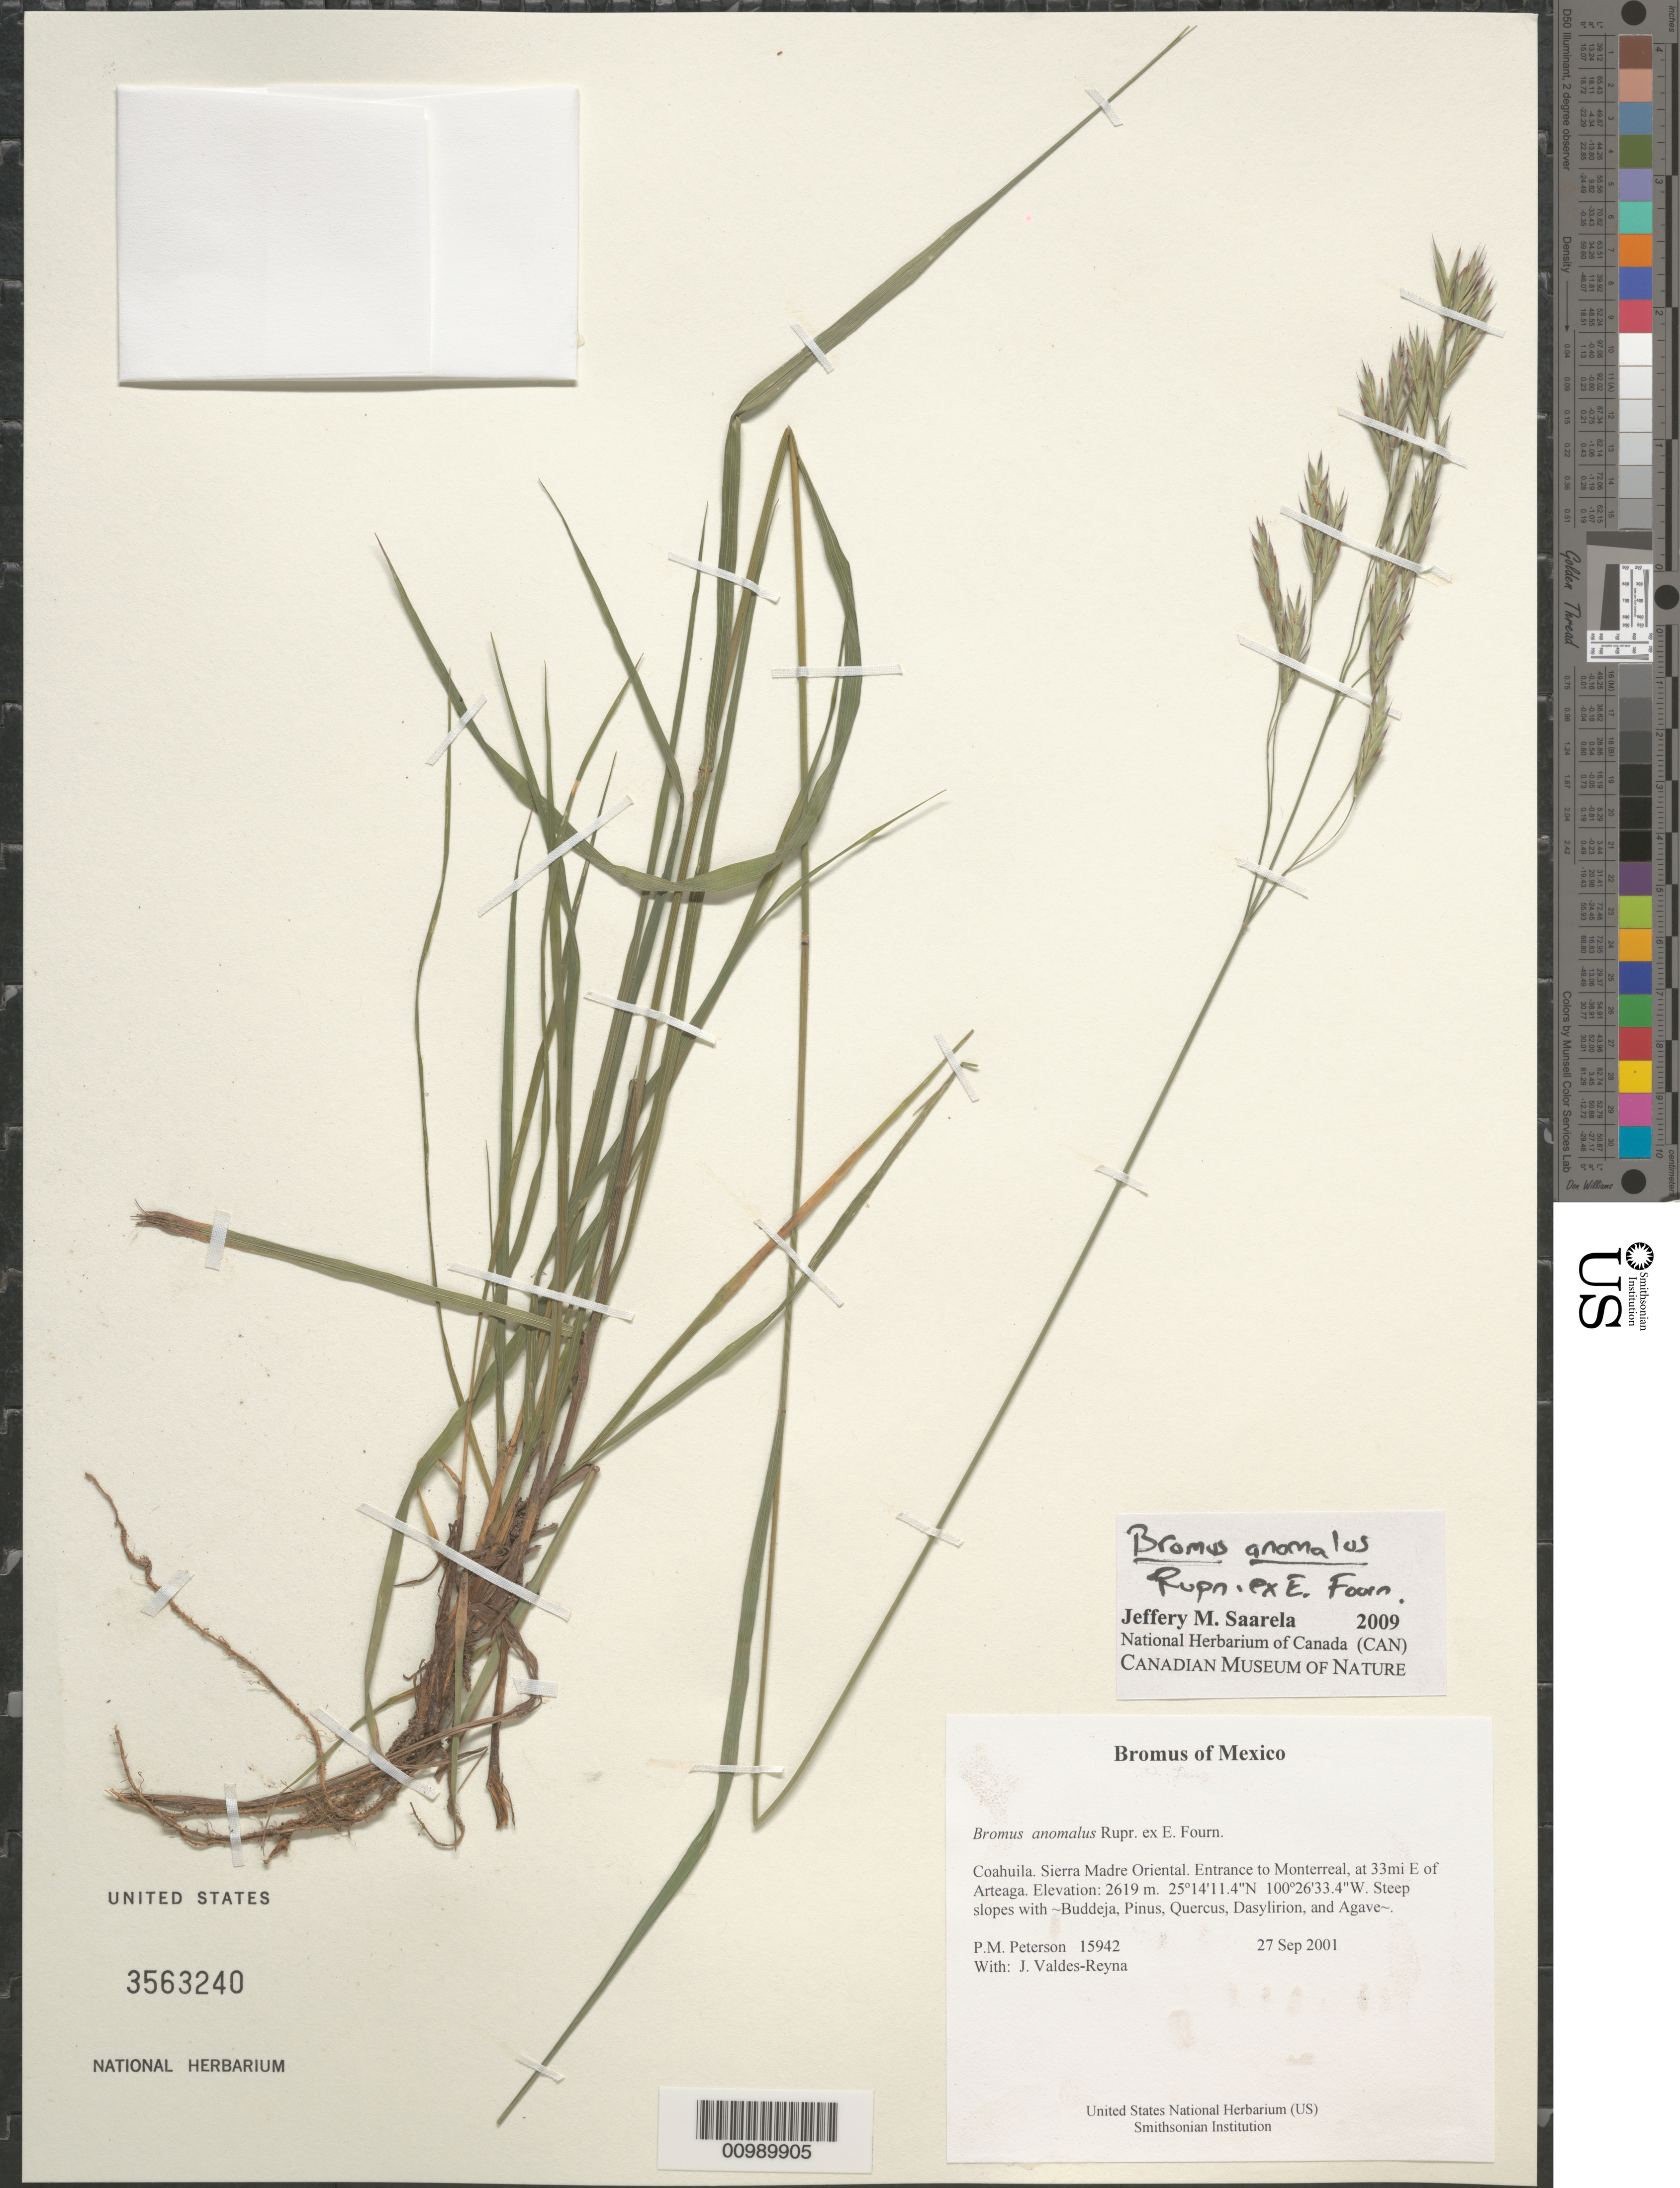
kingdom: Plantae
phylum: Tracheophyta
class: Liliopsida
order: Poales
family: Poaceae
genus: Bromus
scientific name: Bromus anomalus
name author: Rupr. ex E. Fourn.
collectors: P. M. Peterson & J. Valdés-Reyna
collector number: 15942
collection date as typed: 27 Sep 2001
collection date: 2001-09-27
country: Mexico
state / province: Coahuila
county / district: Sierra Madre Oriental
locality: Entrance to Monterreal, at 33mi E of Arteaga.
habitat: Steep slopes with ~Buddeja, Pinus, Quercus, Dasylirion, and Agave~.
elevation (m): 2619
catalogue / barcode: US 3563240